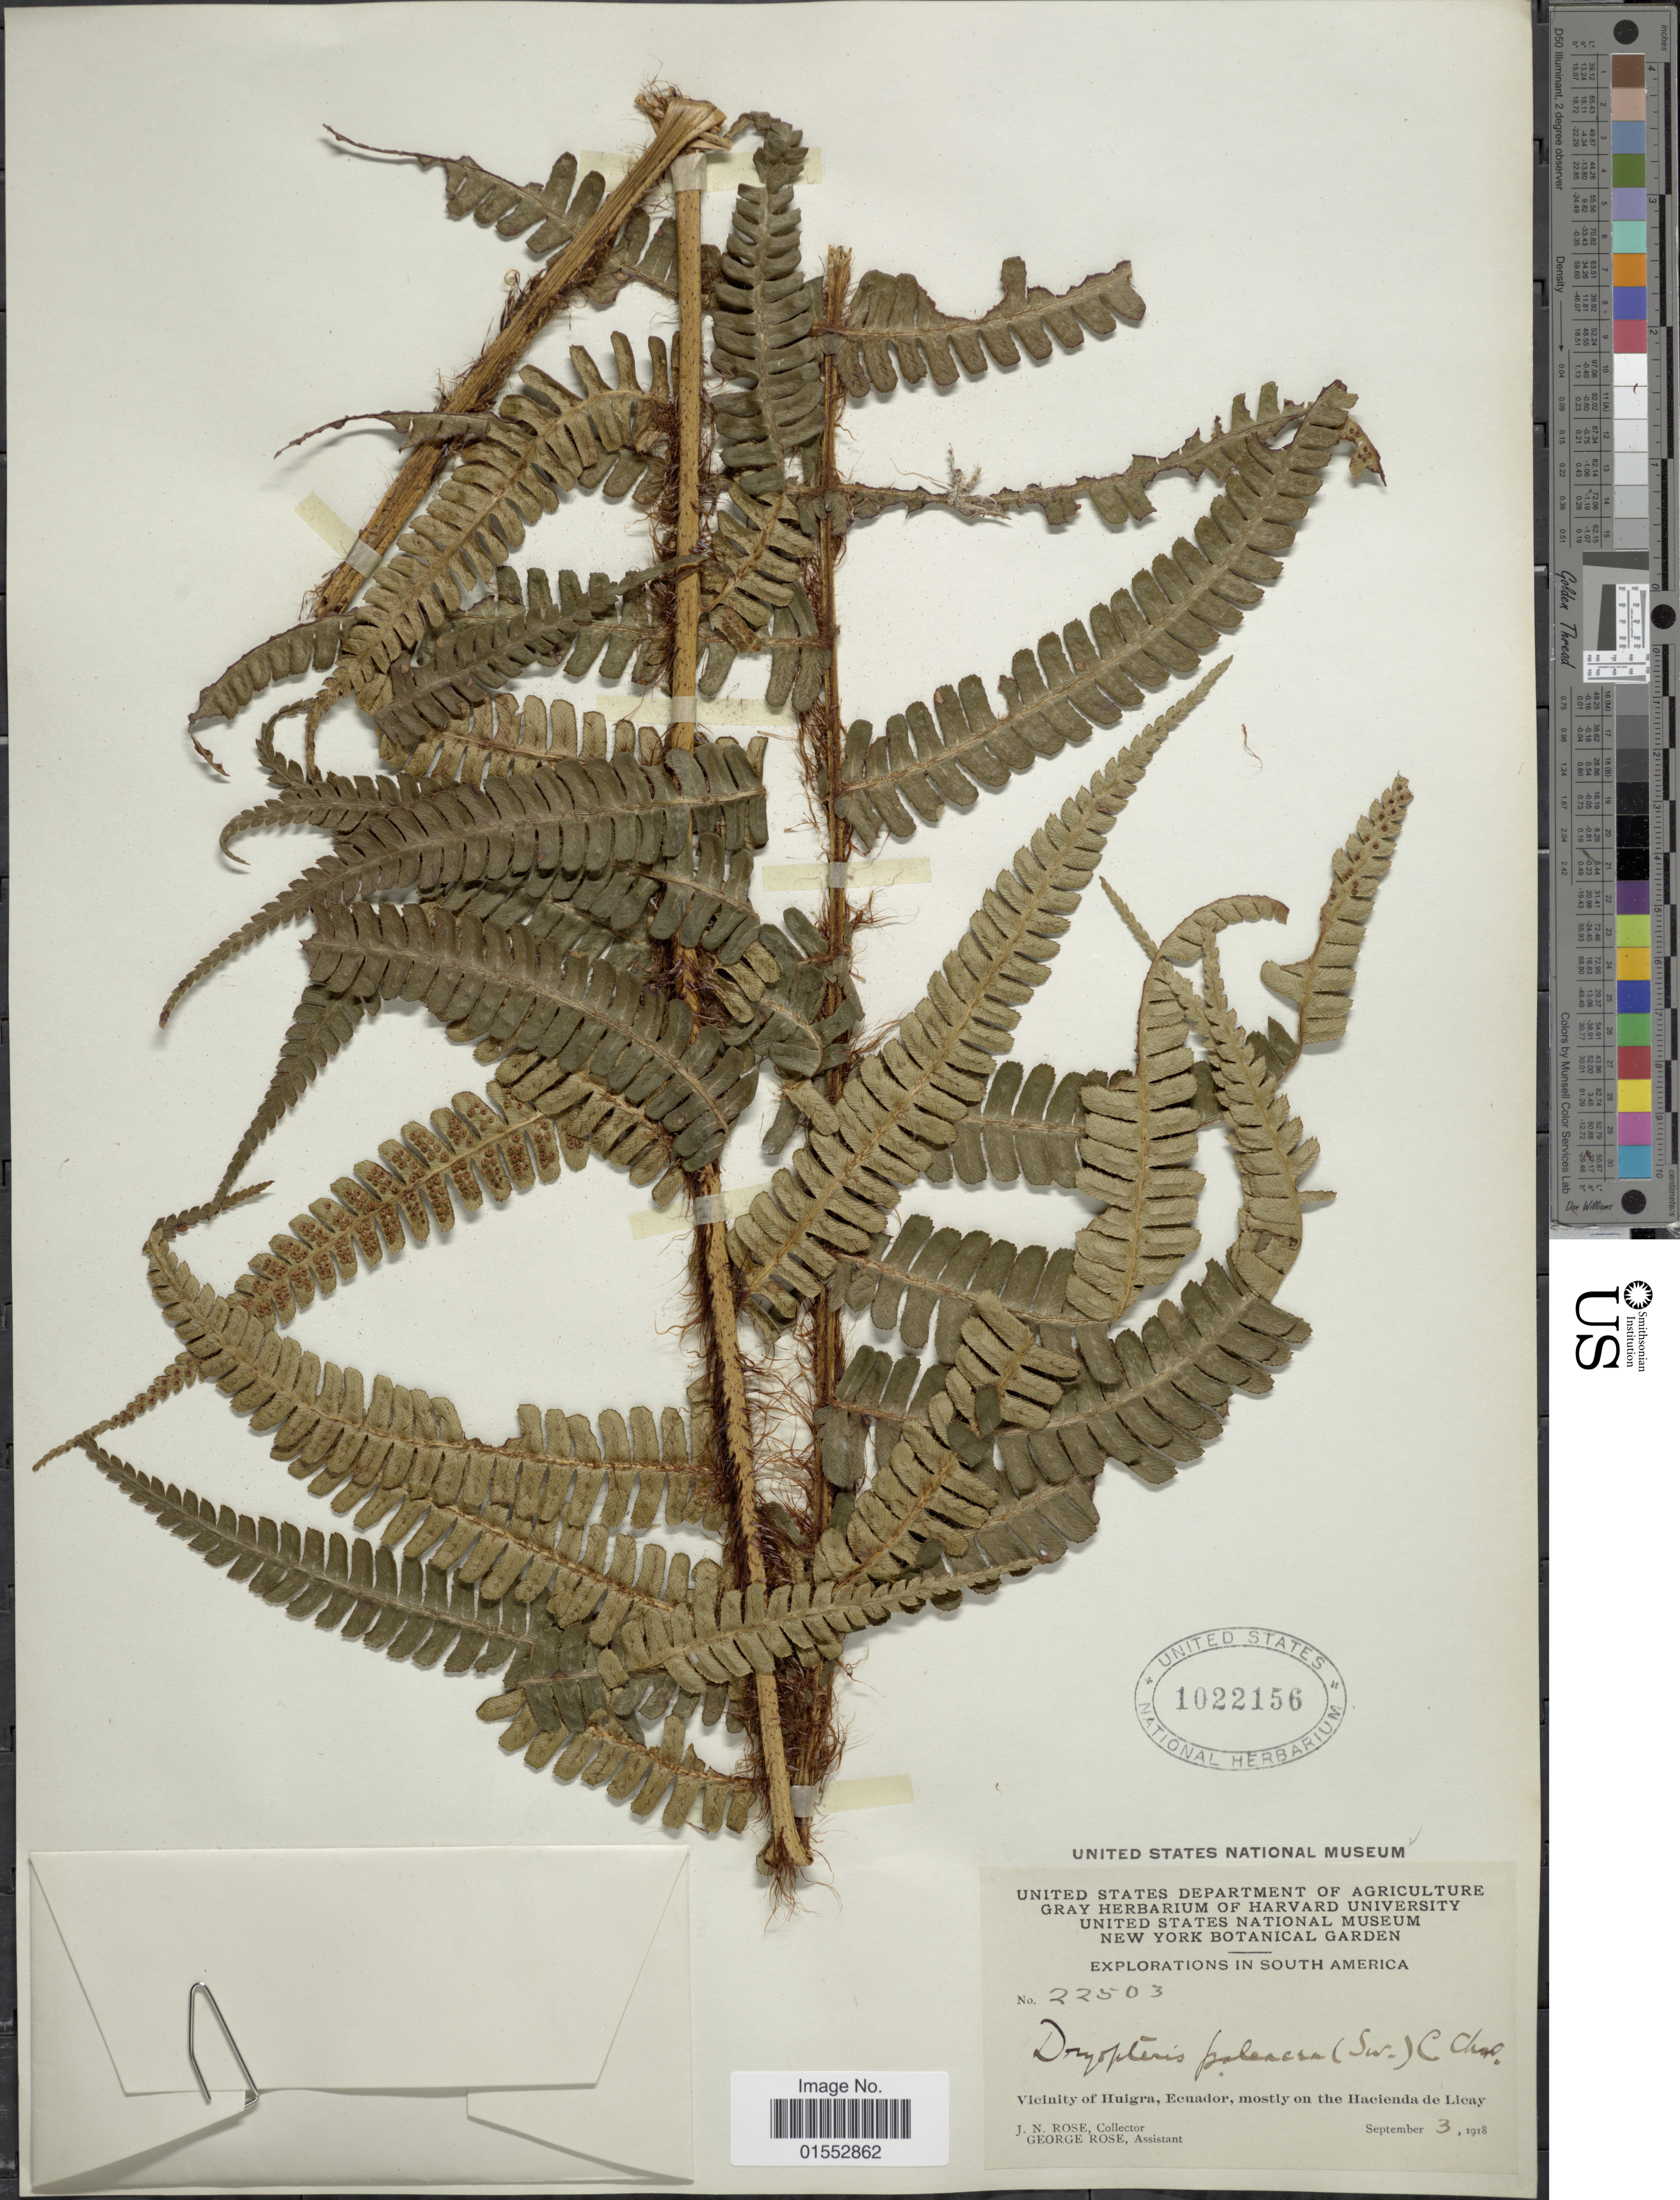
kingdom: Plantae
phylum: Tracheophyta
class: Polypodiopsida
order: Polypodiales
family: Dryopteridaceae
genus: Dryopteris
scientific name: Dryopteris wallichiana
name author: (Spreng.) Hyl.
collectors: J. N. Rose & G. Rose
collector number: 22503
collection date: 1918-09-03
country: Ecuador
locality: Vicinity of Huigra, Ecuador, mostly on the hacienda de Licay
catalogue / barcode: US 1022156